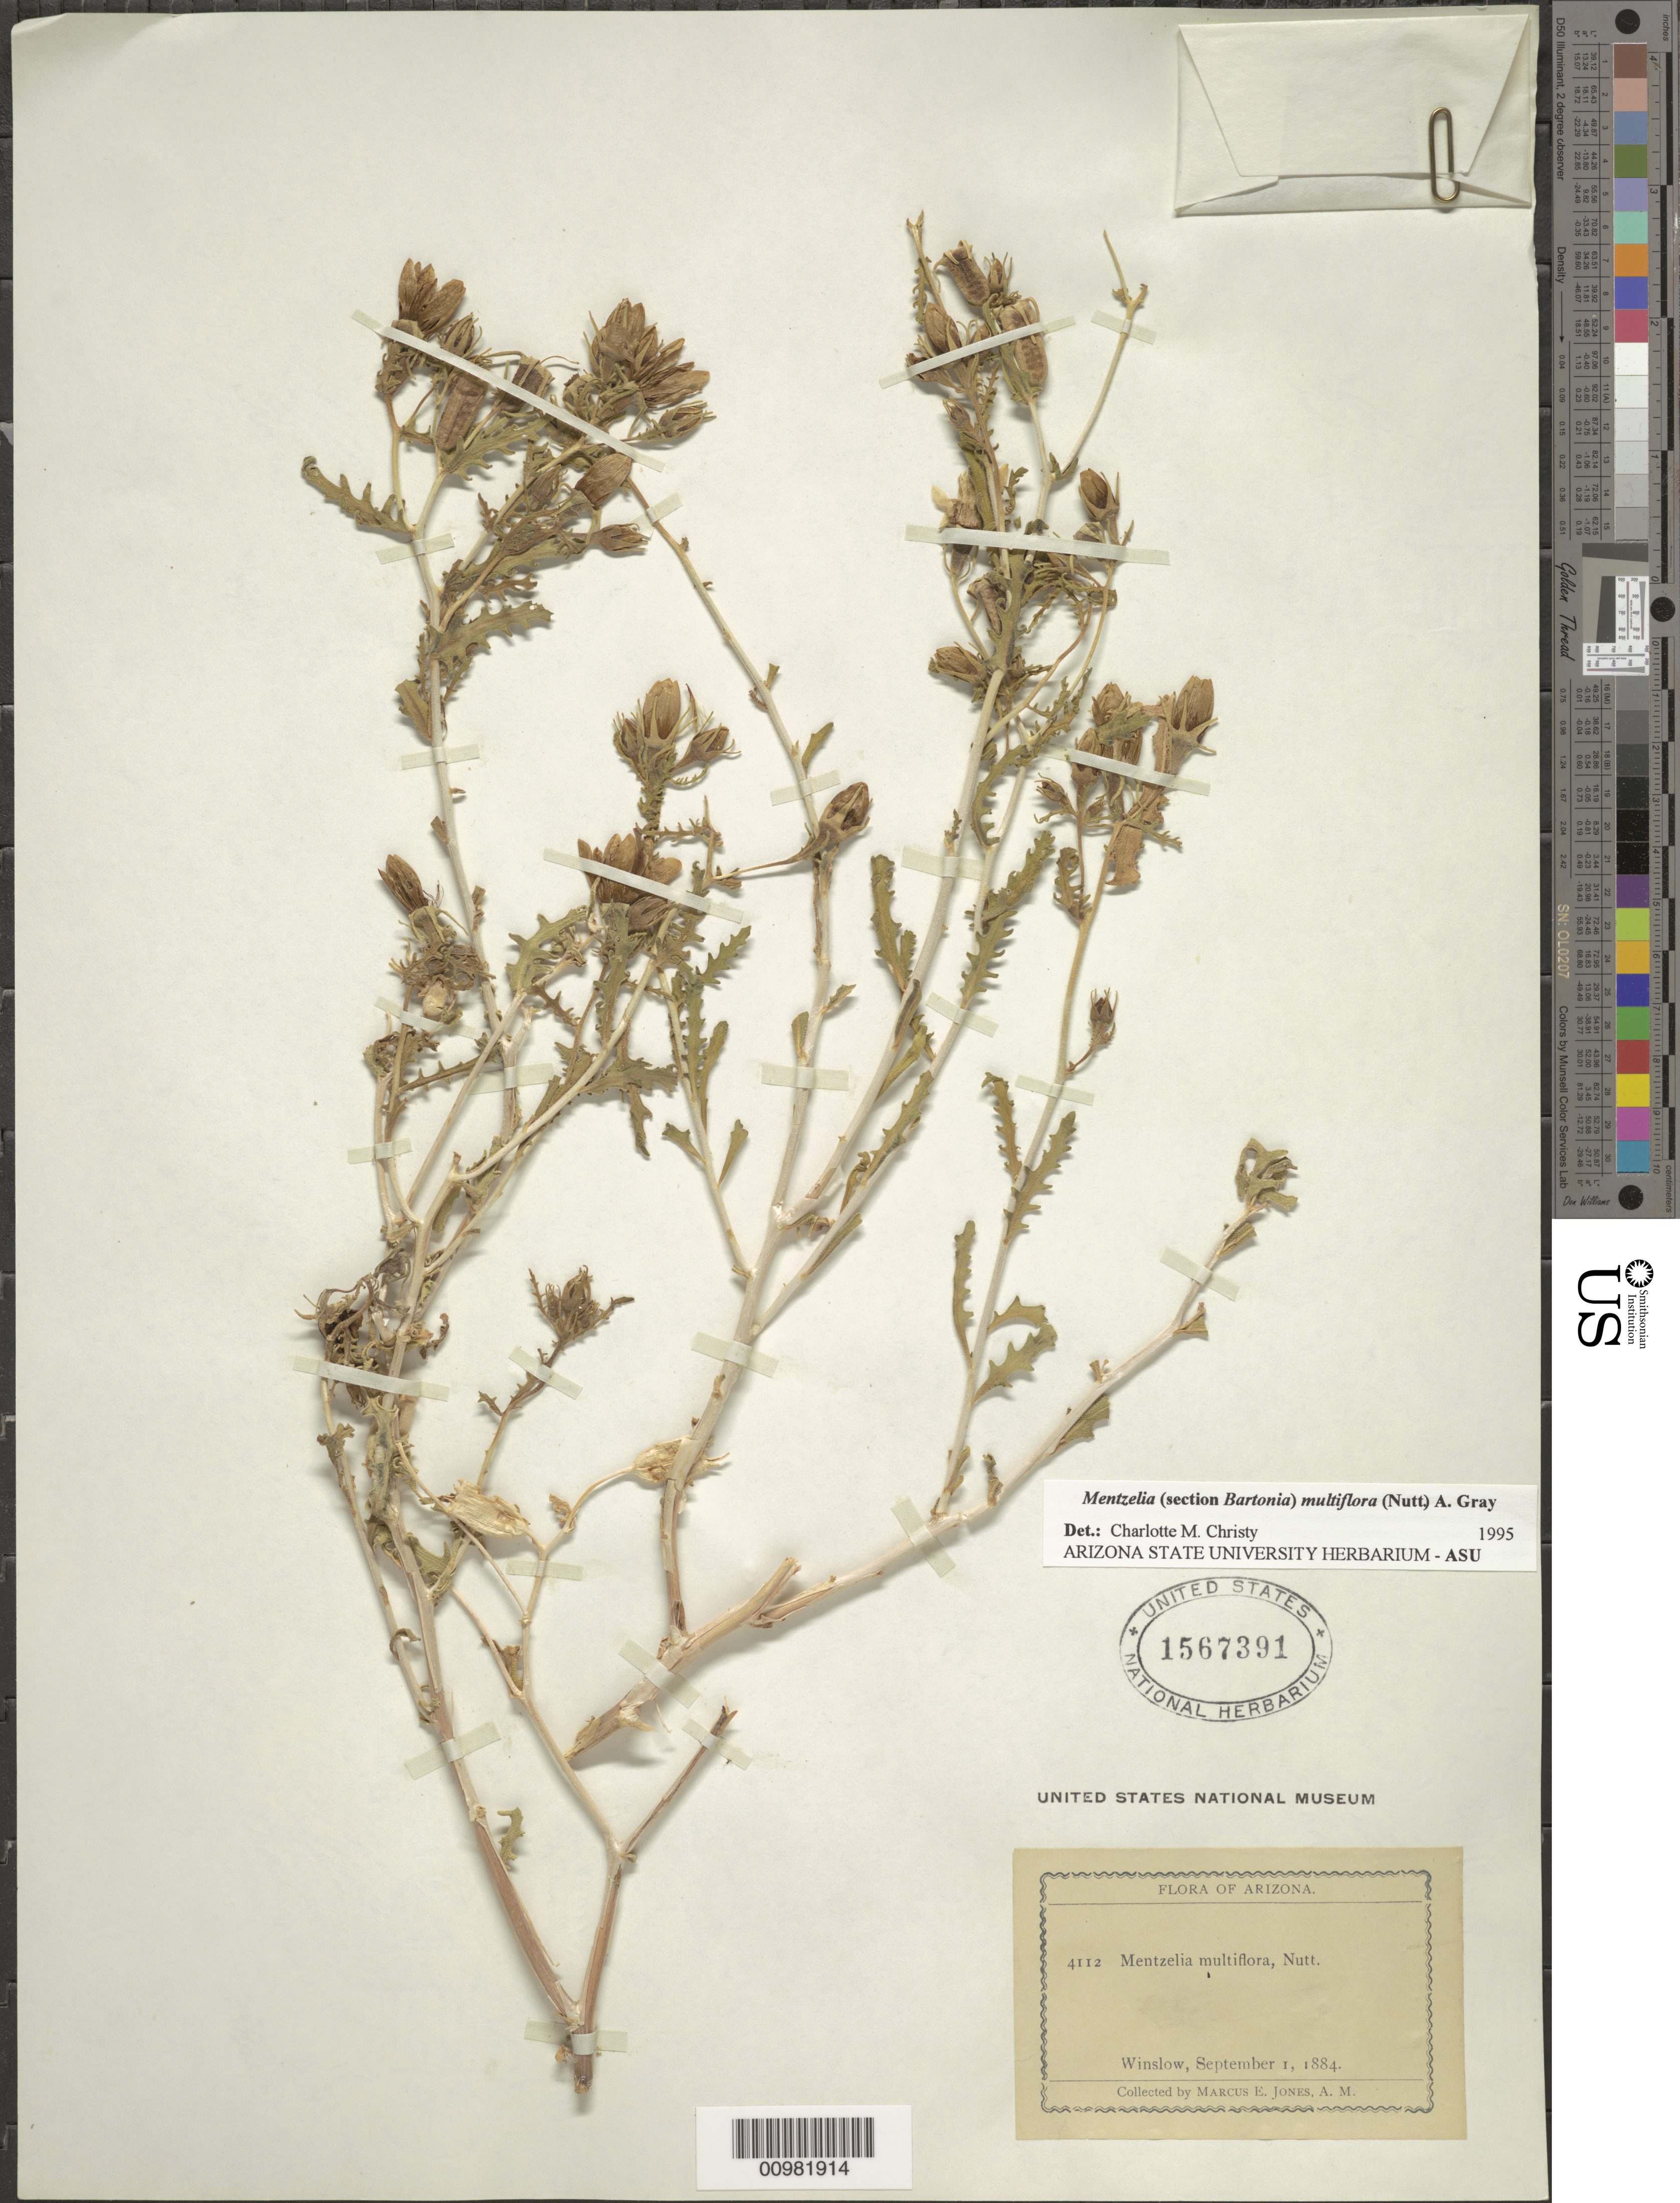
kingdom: Plantae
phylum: Tracheophyta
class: Magnoliopsida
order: Cornales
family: Loasaceae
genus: Mentzelia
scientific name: Mentzelia multiflora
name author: (Nutt.) A. Gray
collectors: M. E. Jones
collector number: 4112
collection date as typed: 01 Sep 1884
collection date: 1884-09-01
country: United States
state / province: Arizona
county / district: Navajo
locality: Winslow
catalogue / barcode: US 1567391